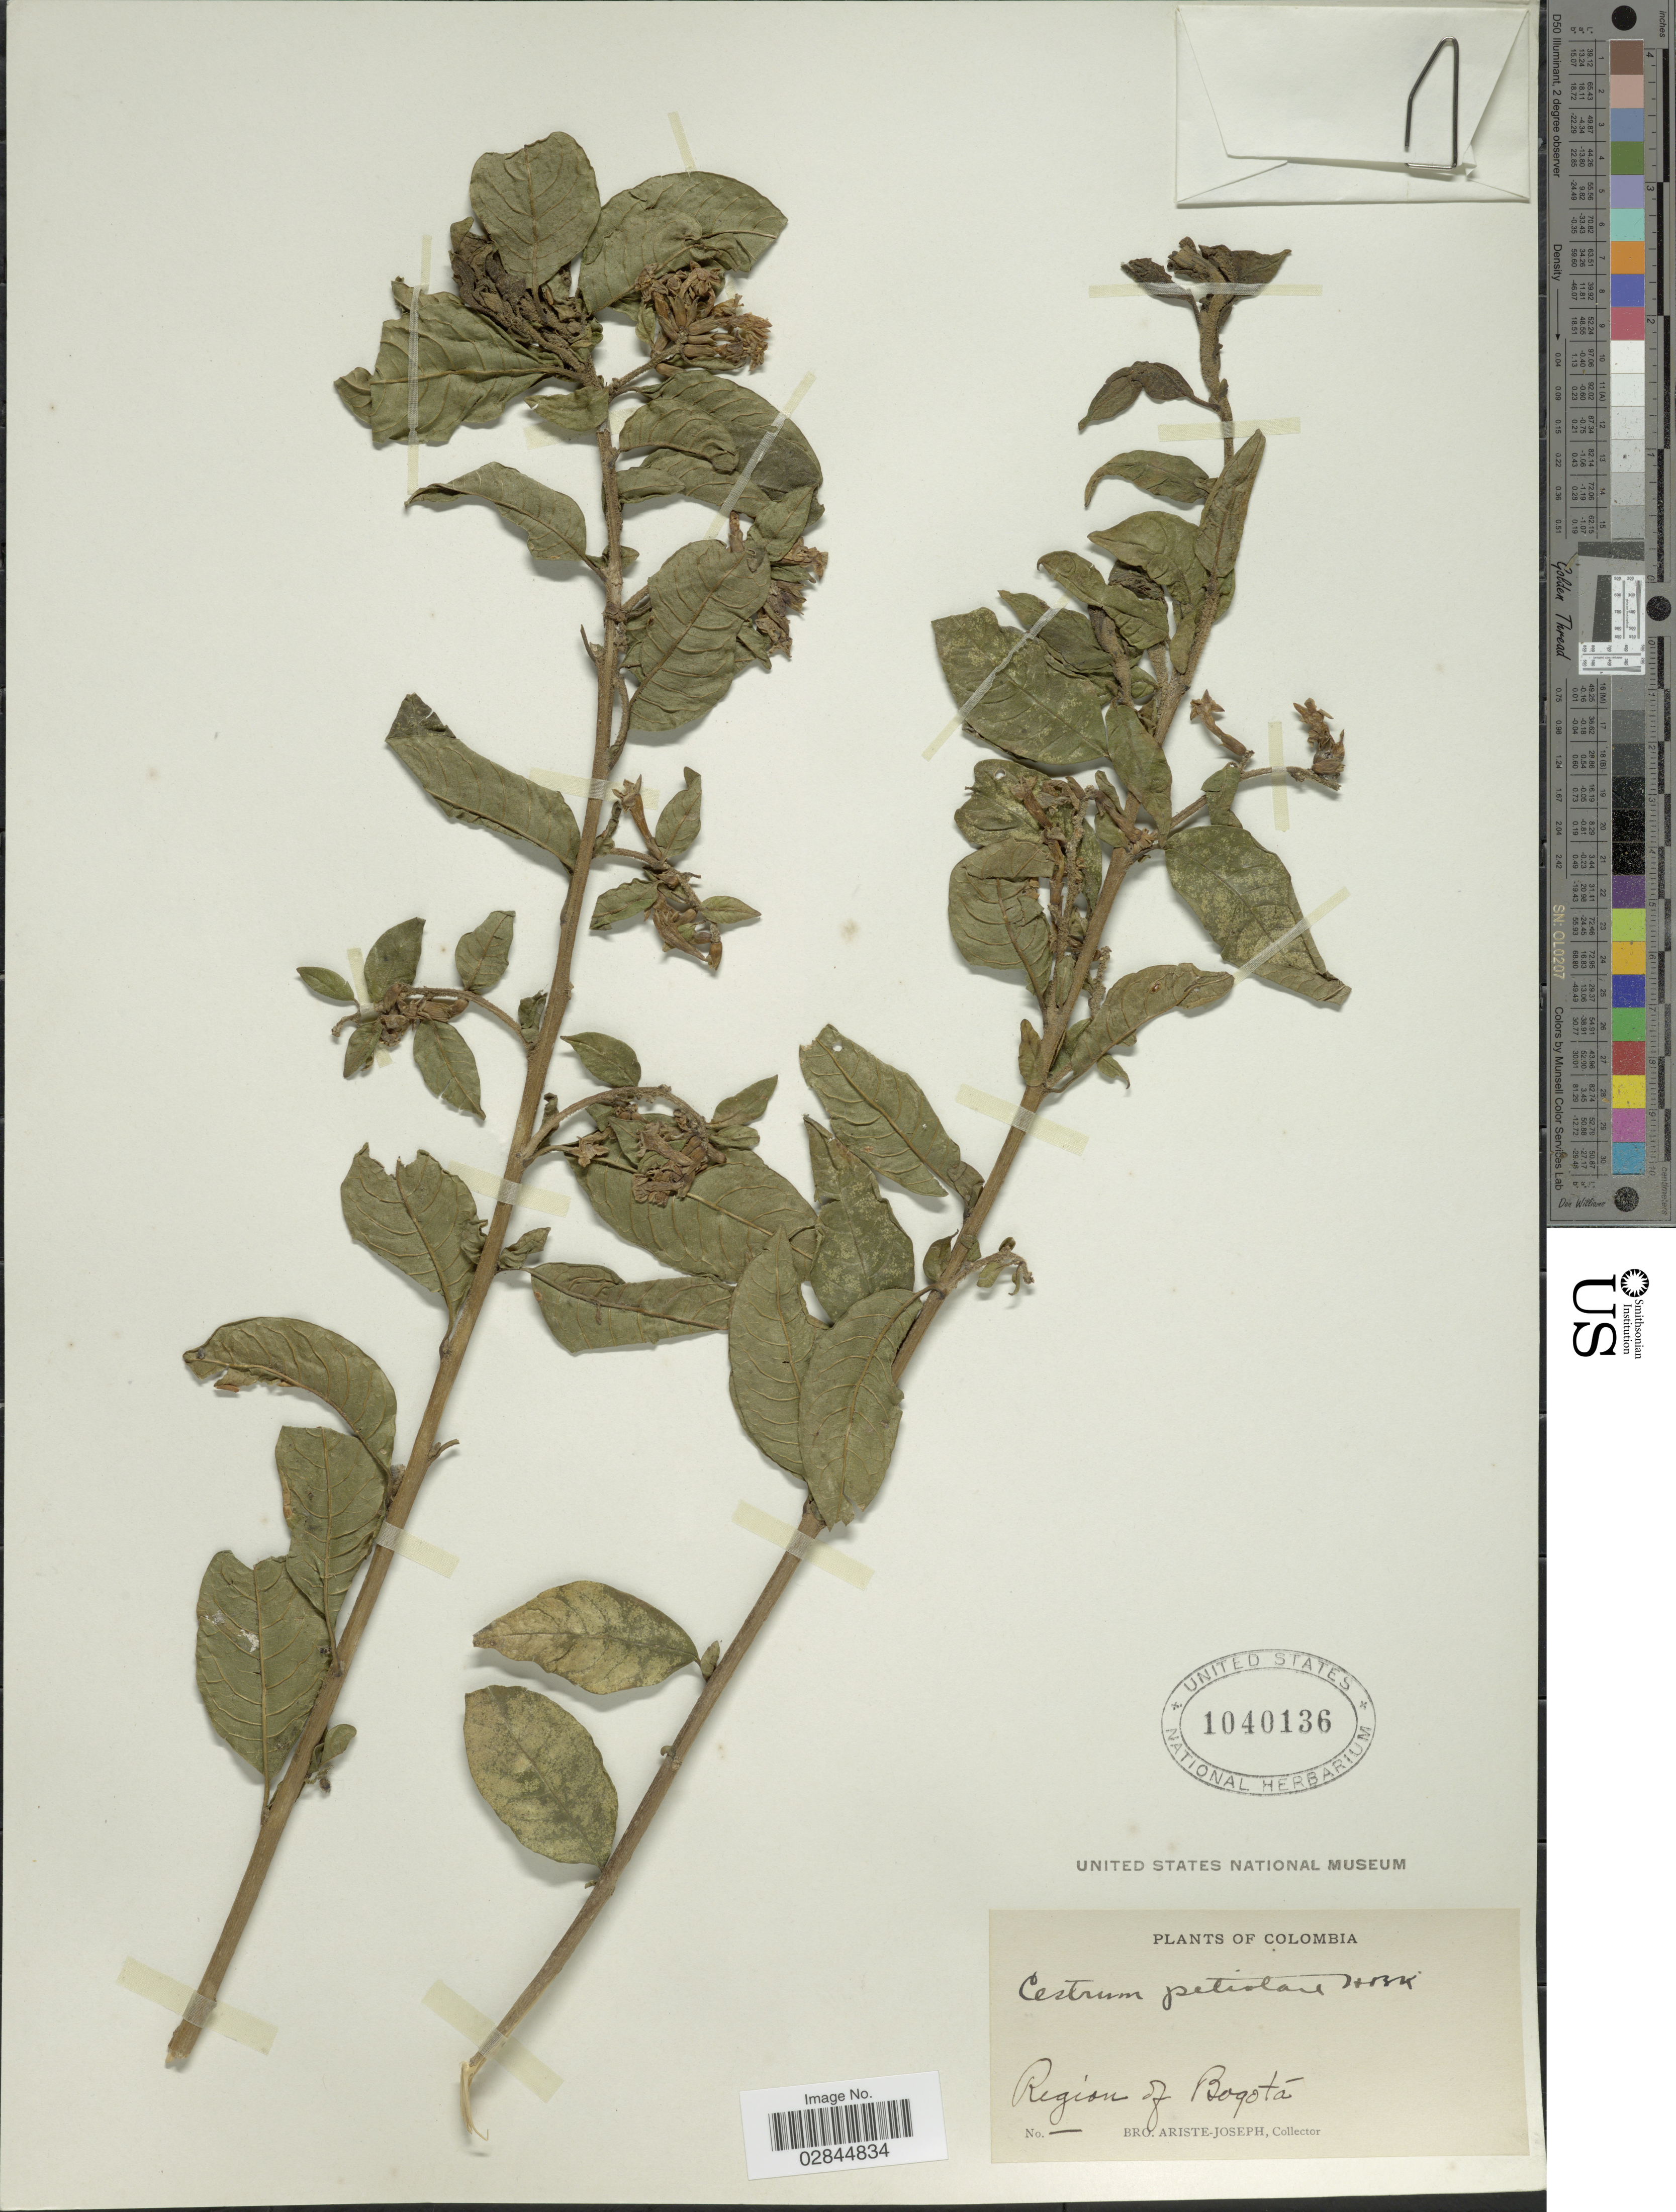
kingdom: Plantae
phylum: Tracheophyta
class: Magnoliopsida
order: Solanales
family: Solanaceae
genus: Cestrum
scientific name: Cestrum petiolare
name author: Kunth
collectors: Bro. Ariste-Joseph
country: Colombia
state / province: Bogota D.C.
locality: Region of Bogotá.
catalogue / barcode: US 1040136